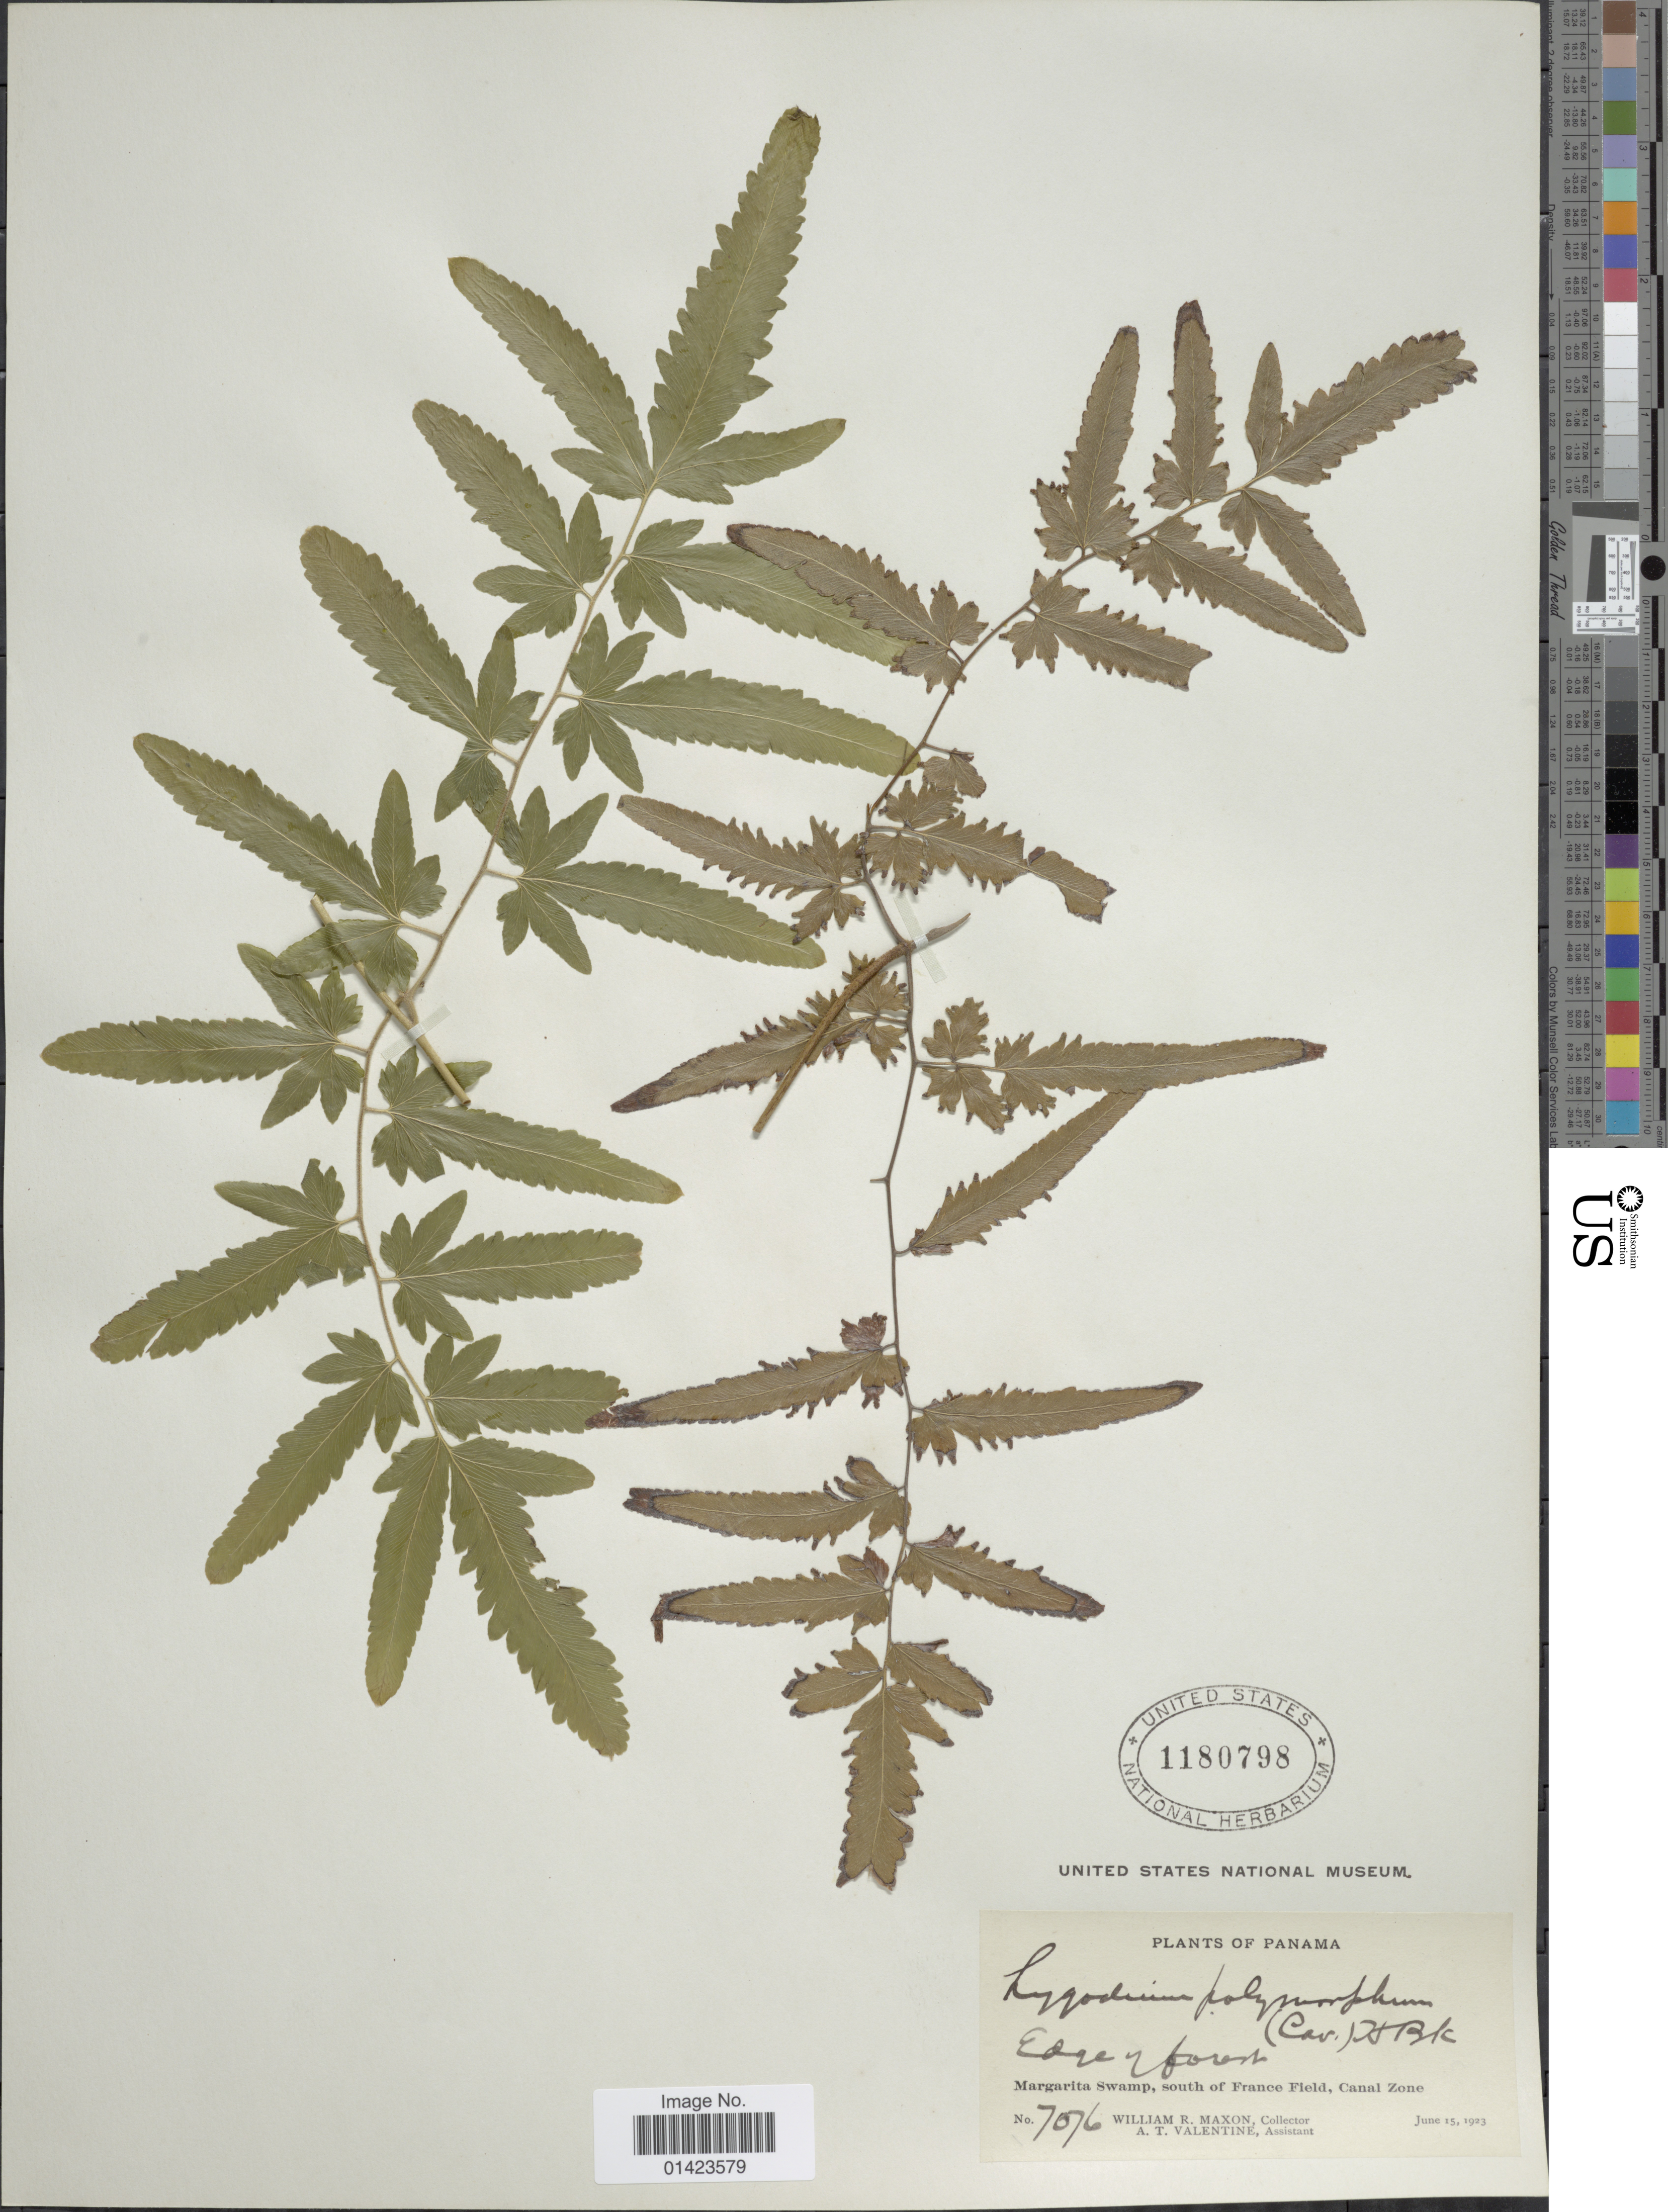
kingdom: Plantae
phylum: Tracheophyta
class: Polypodiopsida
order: Schizaeales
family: Lygodiaceae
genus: Lygodium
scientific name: Lygodium venustum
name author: Sw.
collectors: W. R. Maxon & A. Valentine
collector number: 7076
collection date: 1923-06-15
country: Panama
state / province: Colón / Panamá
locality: Margarita Swamp, south of France Field, Canal Zone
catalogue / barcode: US 1180798